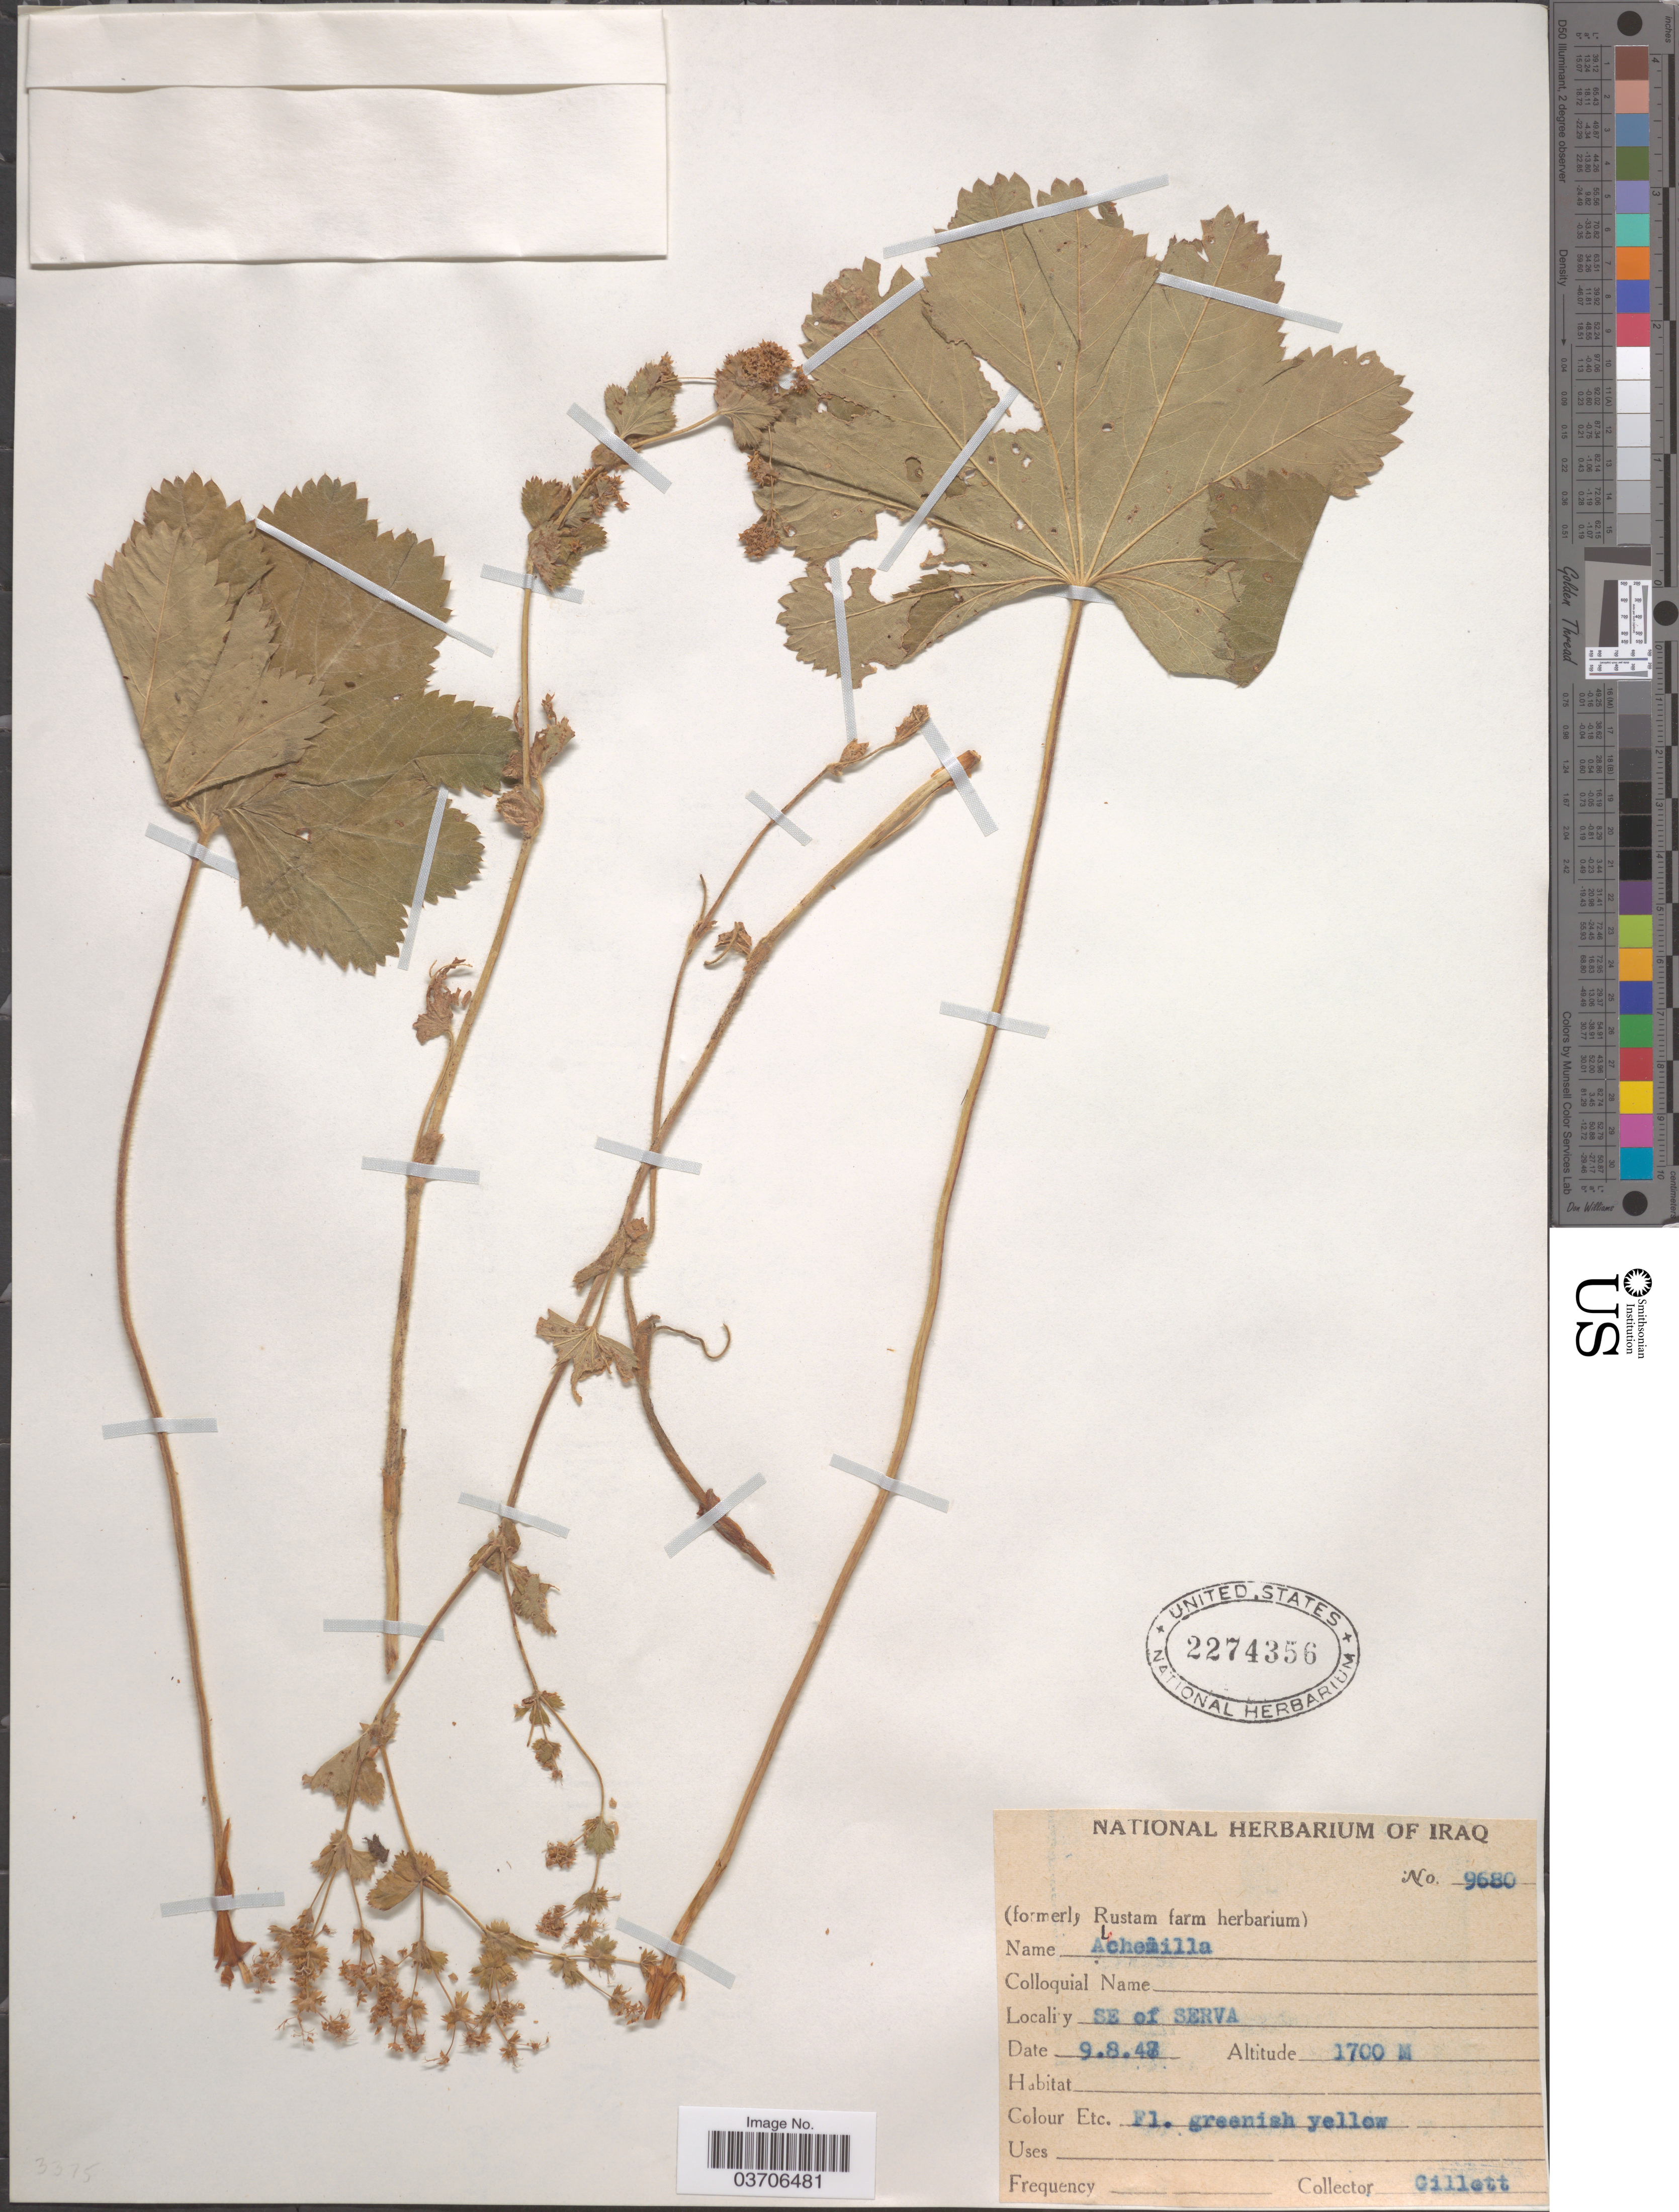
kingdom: Plantae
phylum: Tracheophyta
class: Magnoliopsida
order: Rosales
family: Rosaceae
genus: Alchemilla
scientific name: Alchemilla sp.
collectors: Gillett, --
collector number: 9680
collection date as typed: Transcribed d/m/y: 9/8/47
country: Iraq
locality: SE of Serva.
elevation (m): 1700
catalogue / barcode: US 2274356